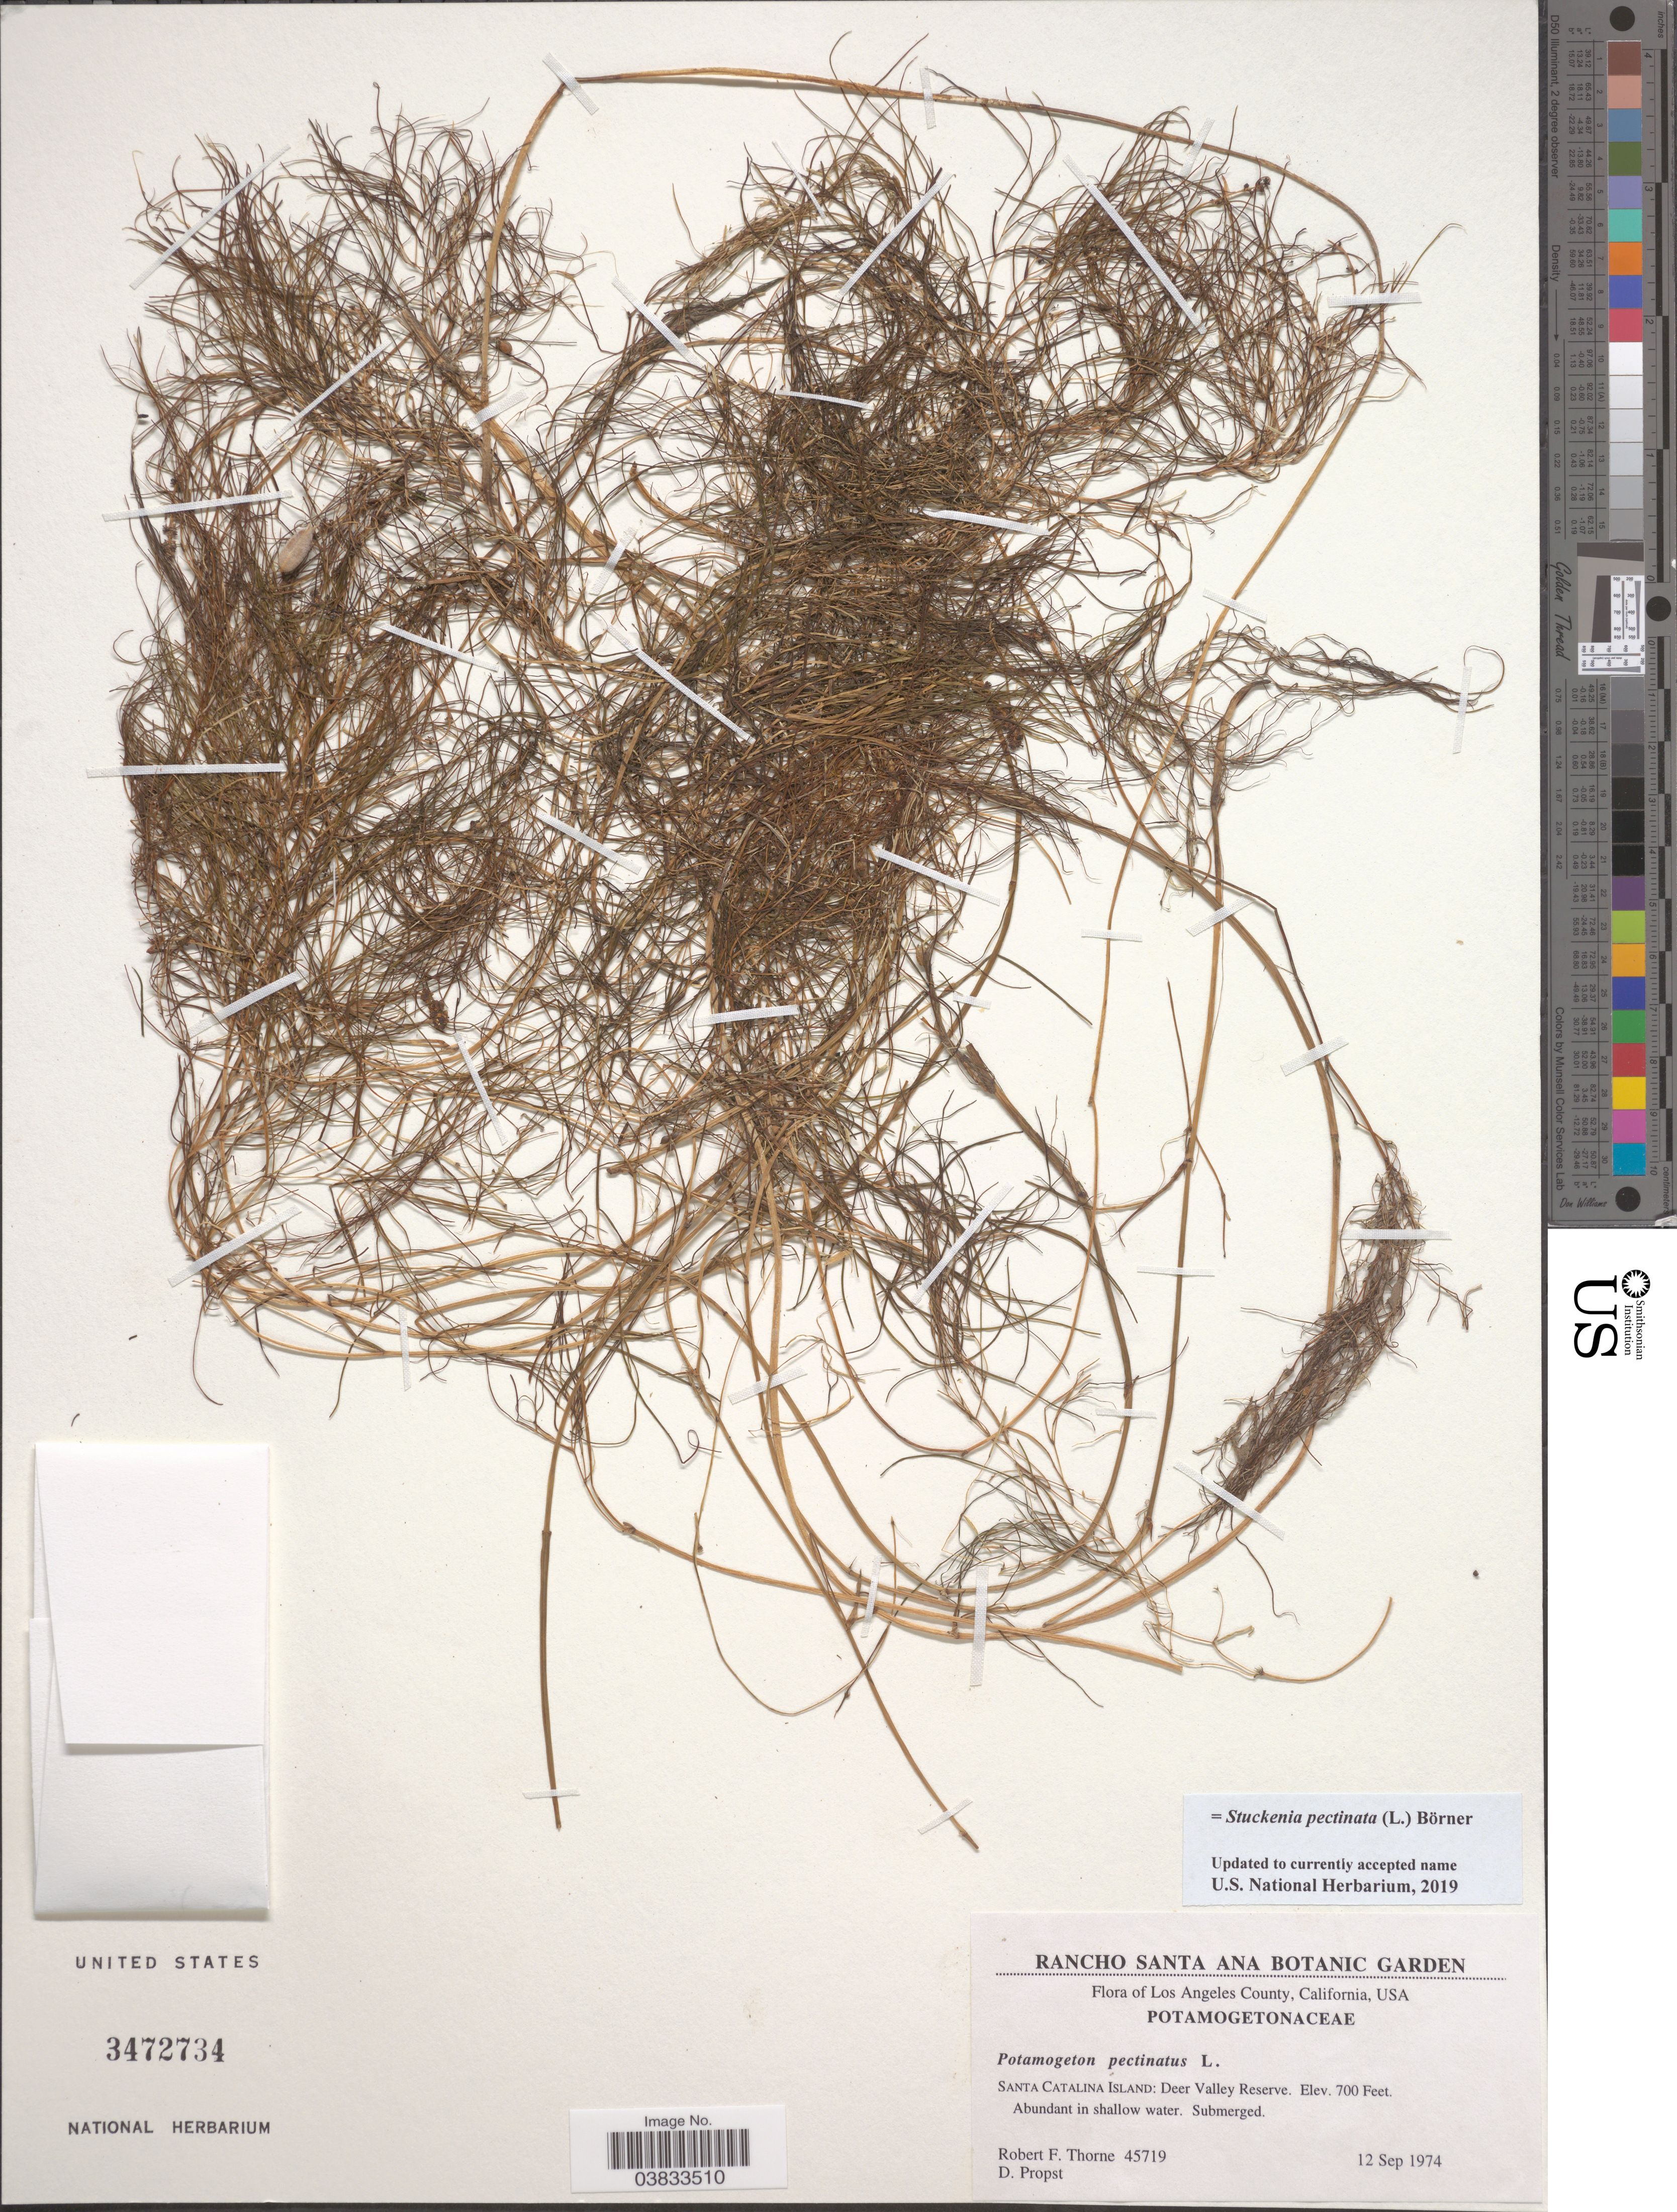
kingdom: Plantae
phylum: Tracheophyta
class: Liliopsida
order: Alismatales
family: Potamogetonaceae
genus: Stuckenia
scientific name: Stuckenia pectinata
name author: (L.) Börner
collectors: R. F. Thorne & D. Propst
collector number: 45719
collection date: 1974-09-12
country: United States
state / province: California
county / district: Los Angeles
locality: Los Angeles County. Santa Catalina Island: Deer Valley Reserve.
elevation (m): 213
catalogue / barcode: US 3472734